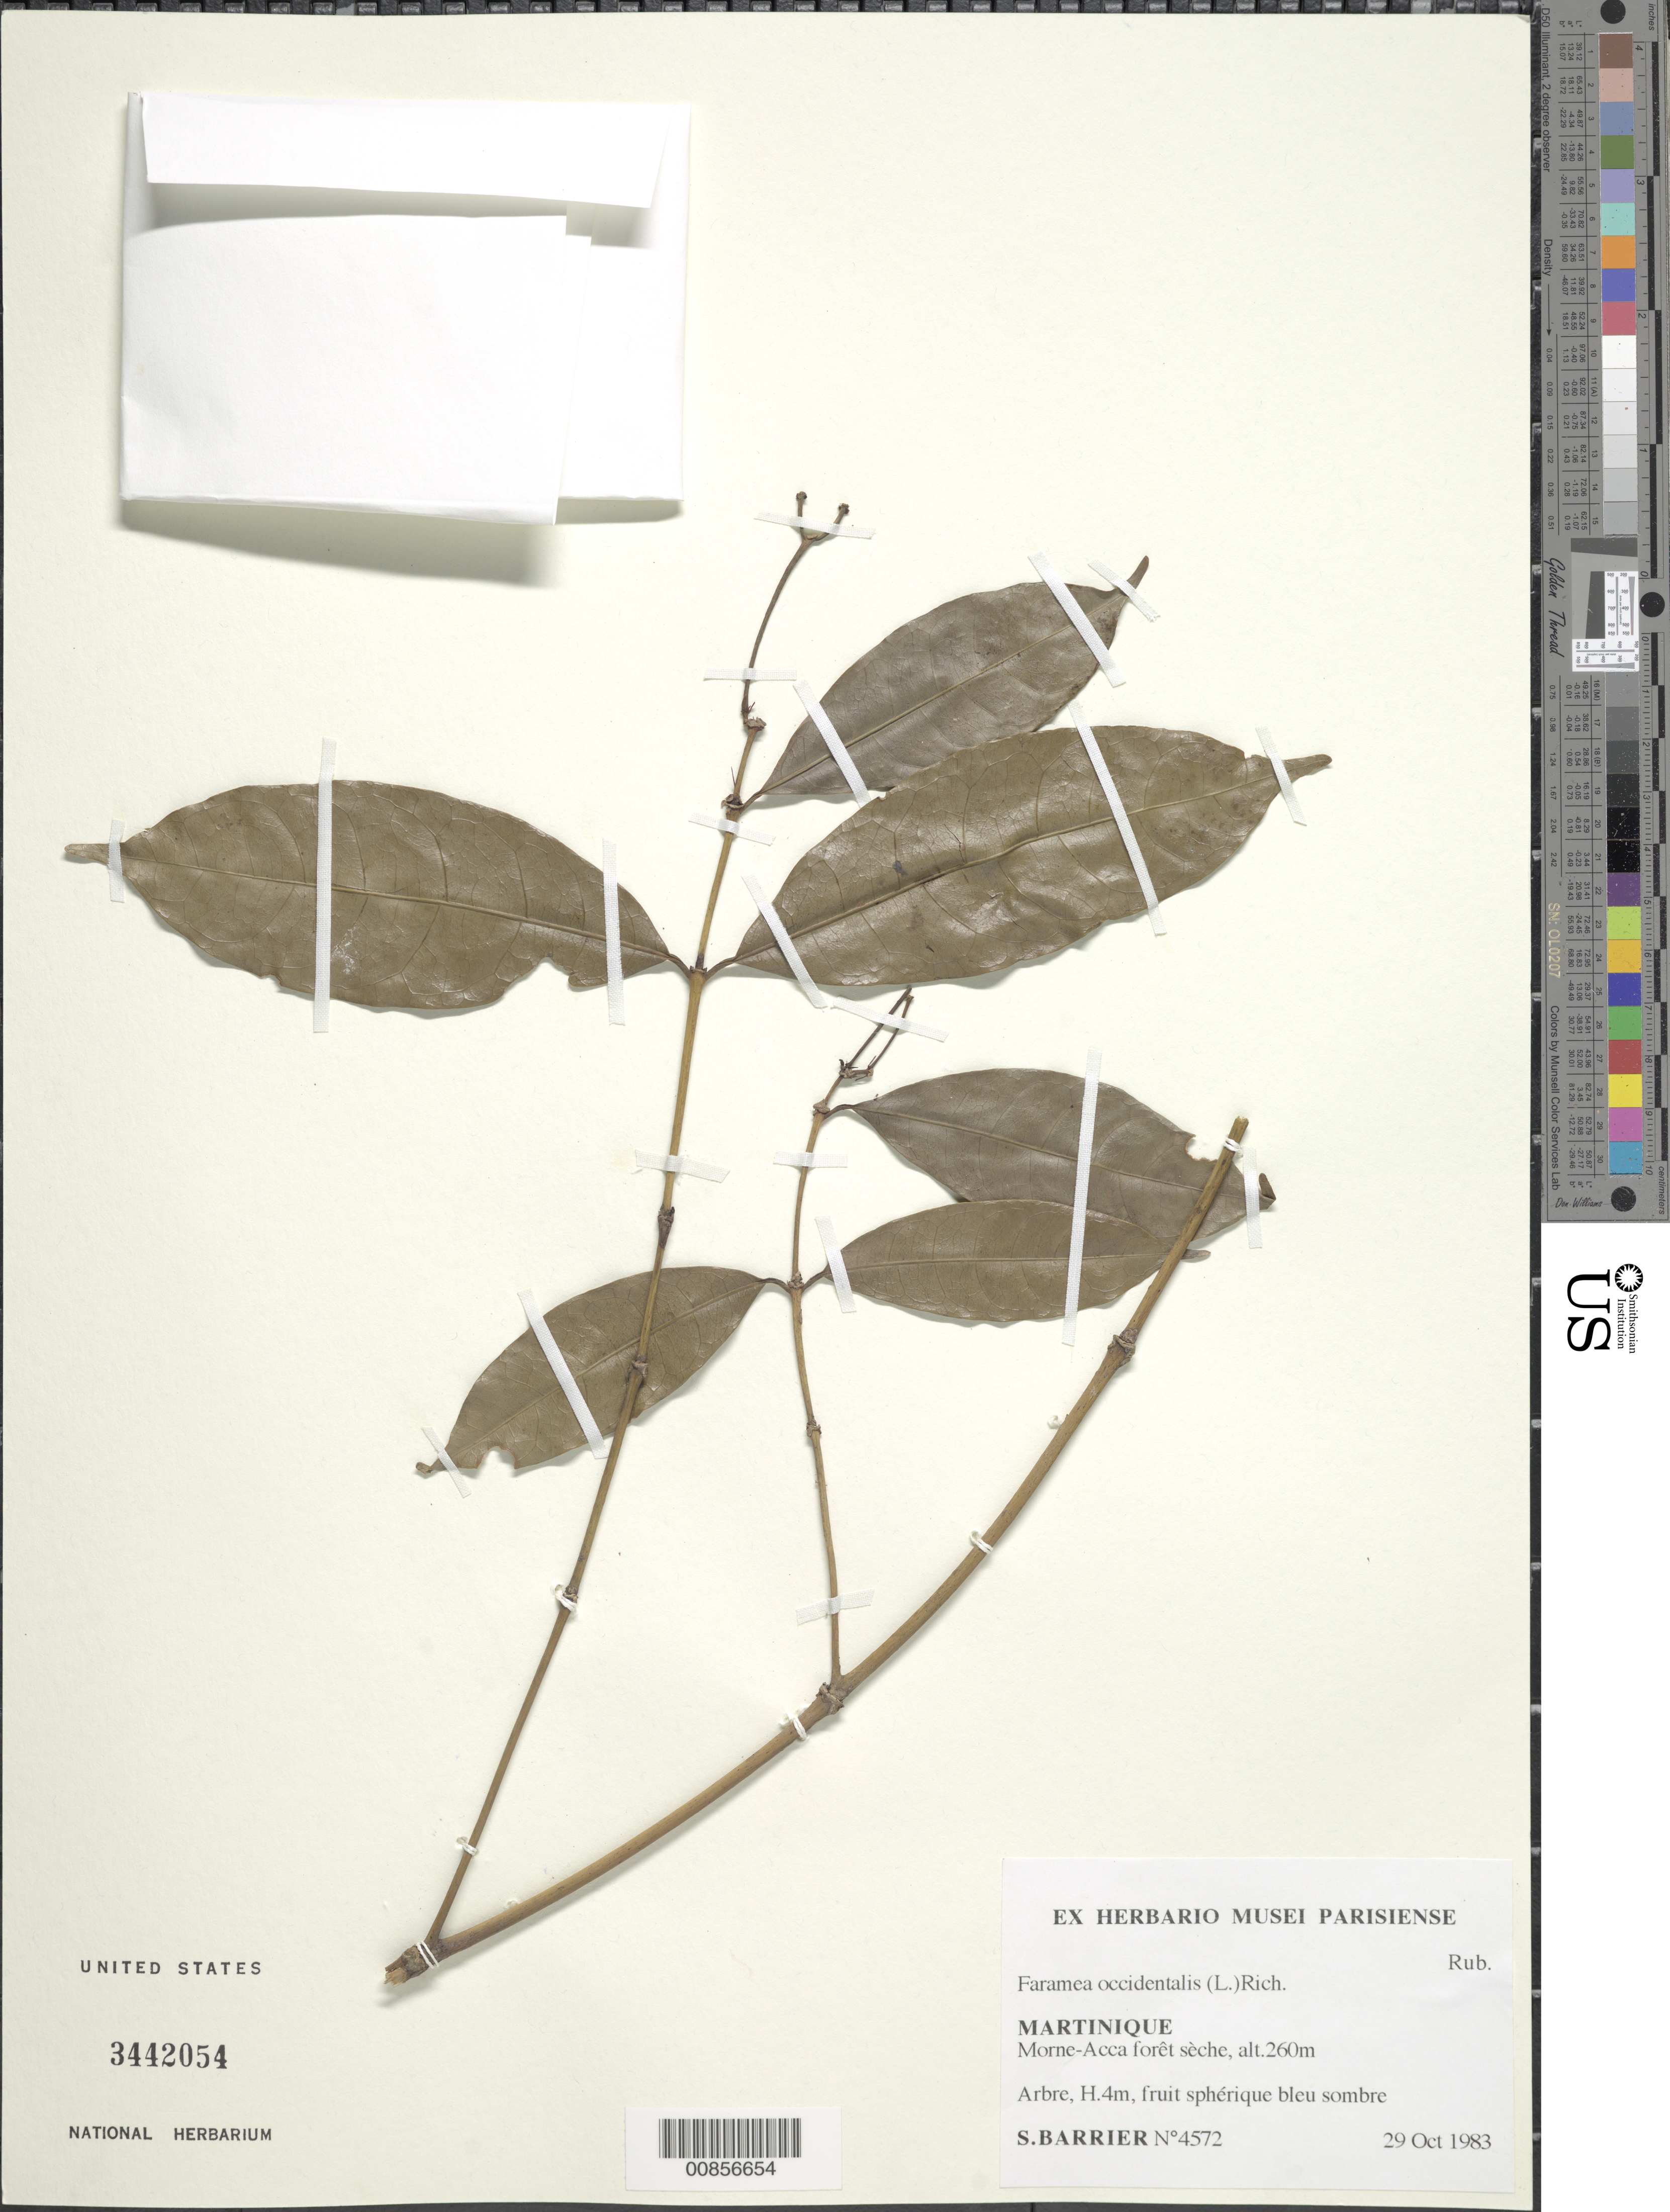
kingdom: Plantae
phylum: Tracheophyta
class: Magnoliopsida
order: Gentianales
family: Rubiaceae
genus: Faramea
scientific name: Faramea occidentalis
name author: (L.) A. Rich.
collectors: S. Barrier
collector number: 4572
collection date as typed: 29 Oct 1983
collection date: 1983-10-29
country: Martinique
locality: Morne-Acca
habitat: Forêt sèche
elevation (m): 260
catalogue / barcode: US 3442054